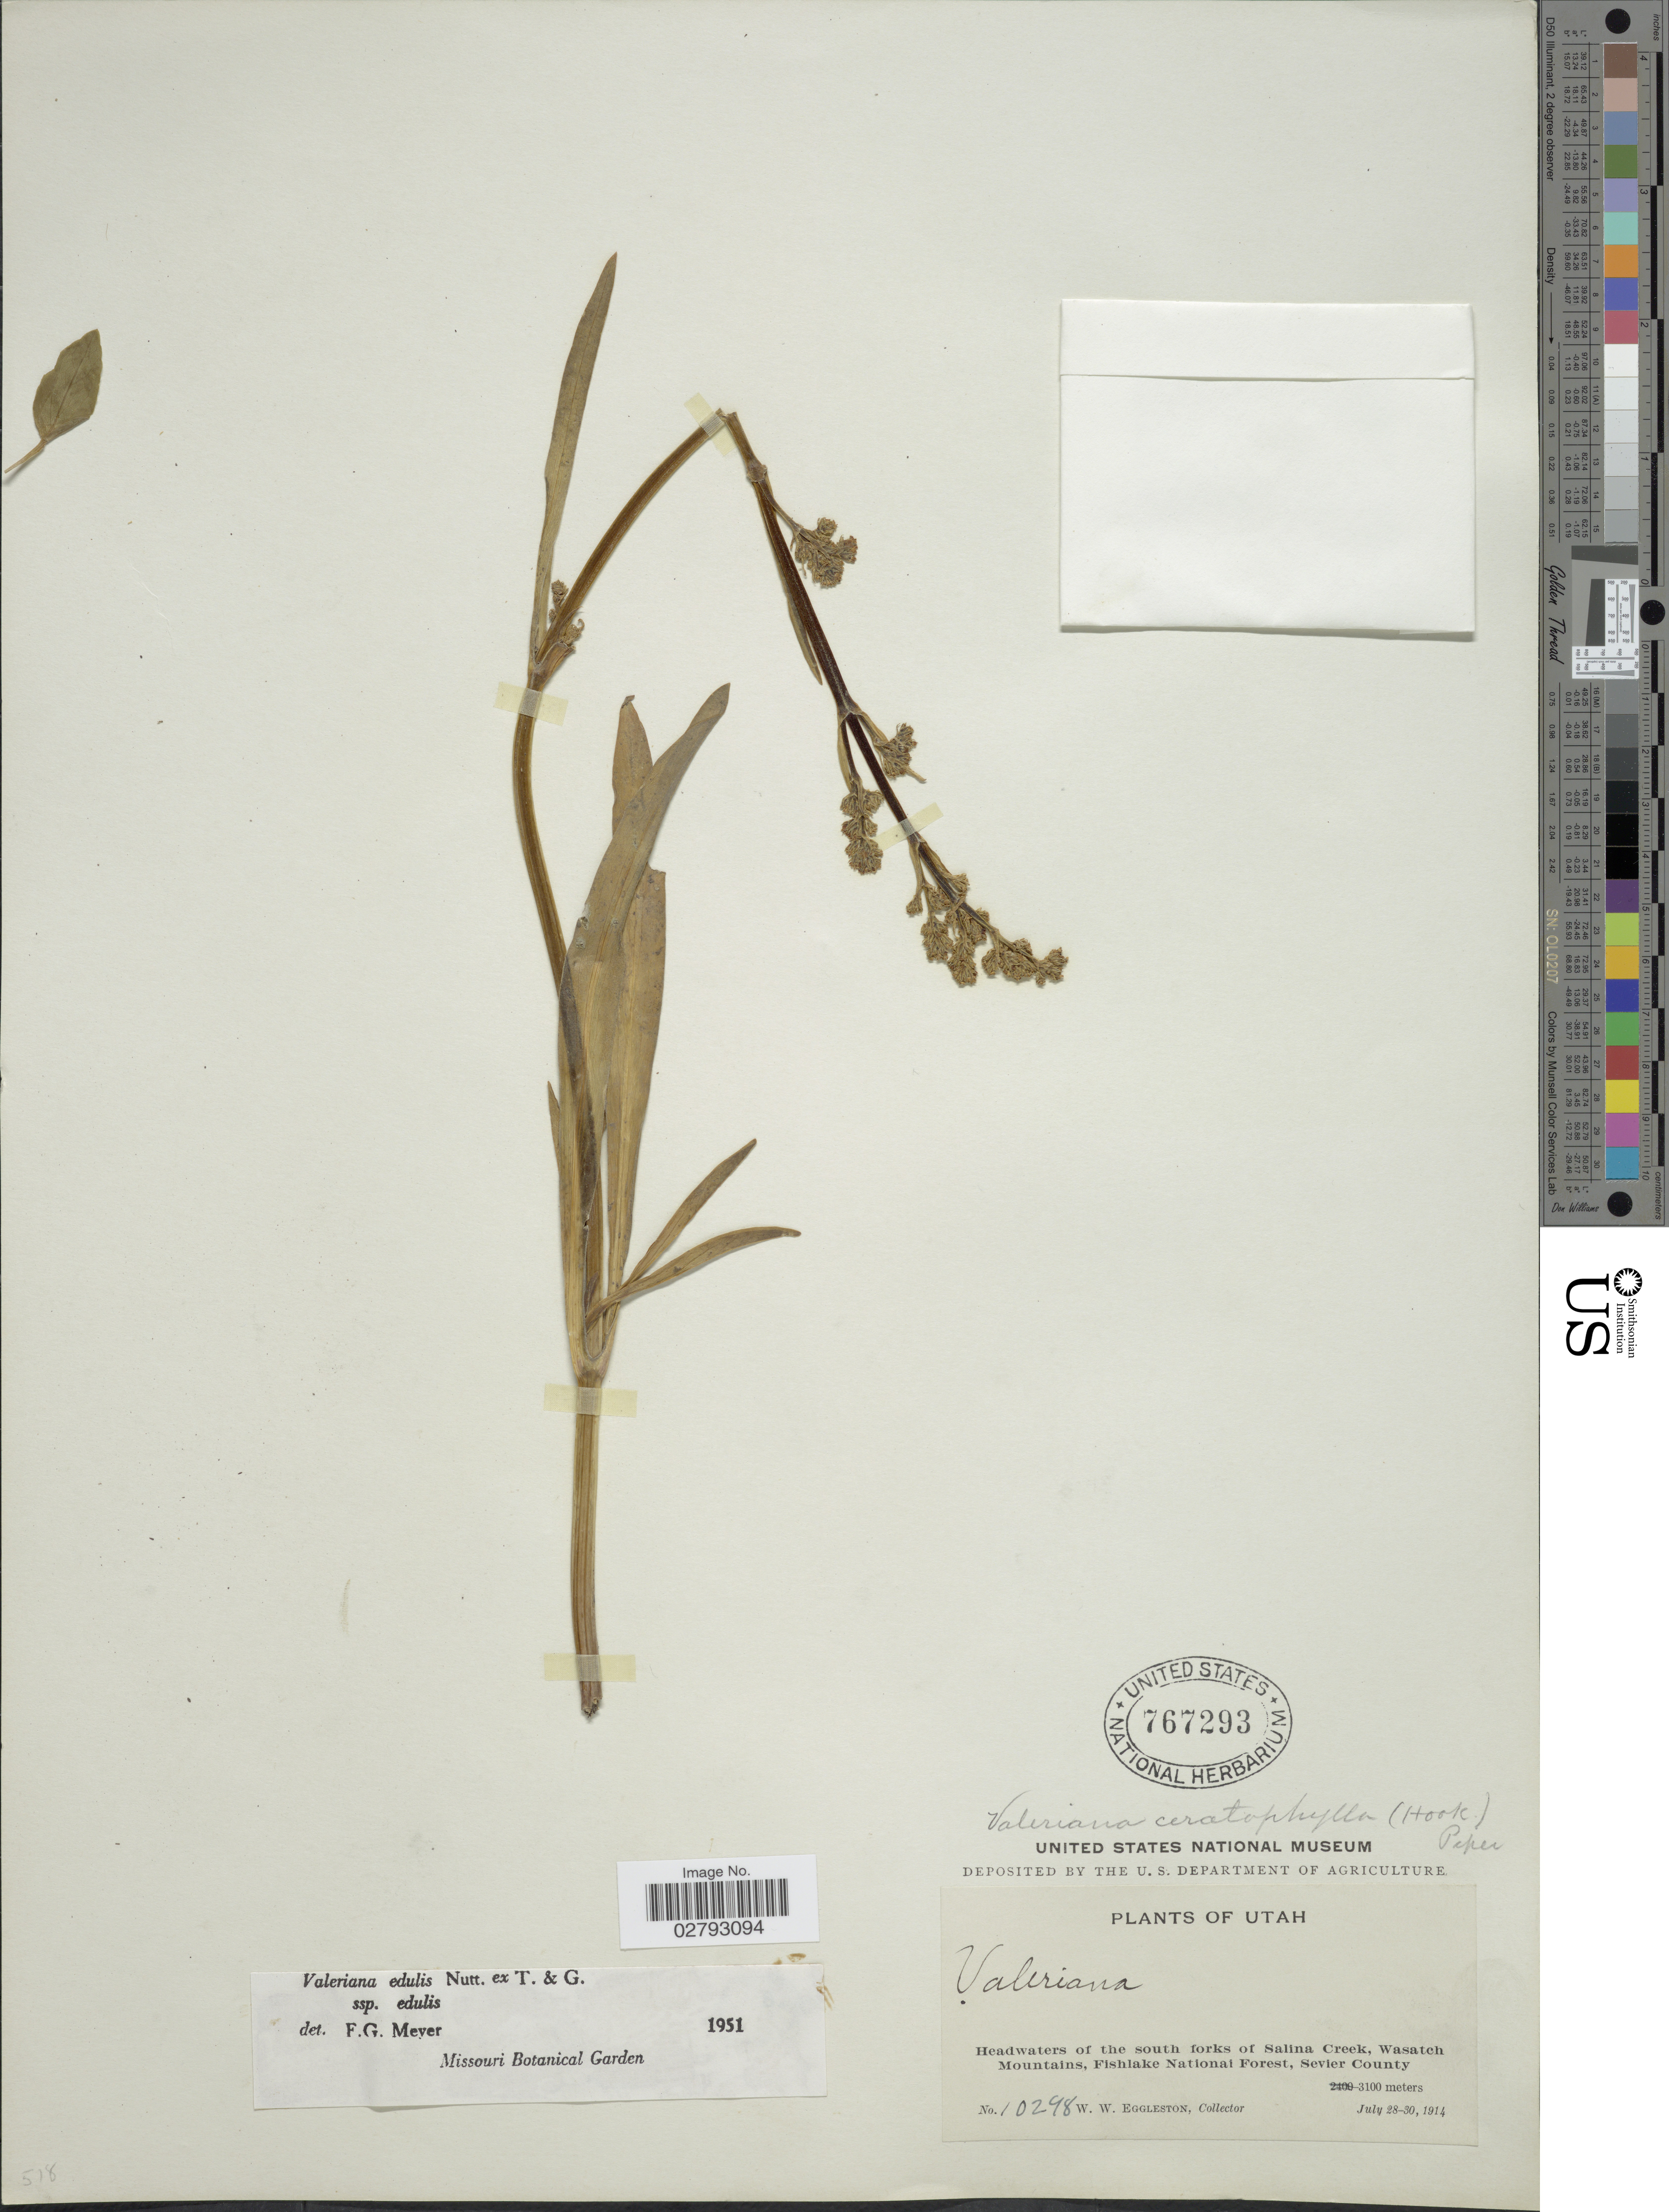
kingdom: Plantae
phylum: Tracheophyta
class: Magnoliopsida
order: Dipsacales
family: Caprifoliaceae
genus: Valeriana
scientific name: Valeriana edulis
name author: Nutt.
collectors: W. W. Eggleston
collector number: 10248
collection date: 1914-07-28/1914-07-30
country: United States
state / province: Utah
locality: Headwaters of the south forks of Salina Creek, Wasatch Mountains, Fishlake National Forest, Sevier County.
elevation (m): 3100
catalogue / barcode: US 767293